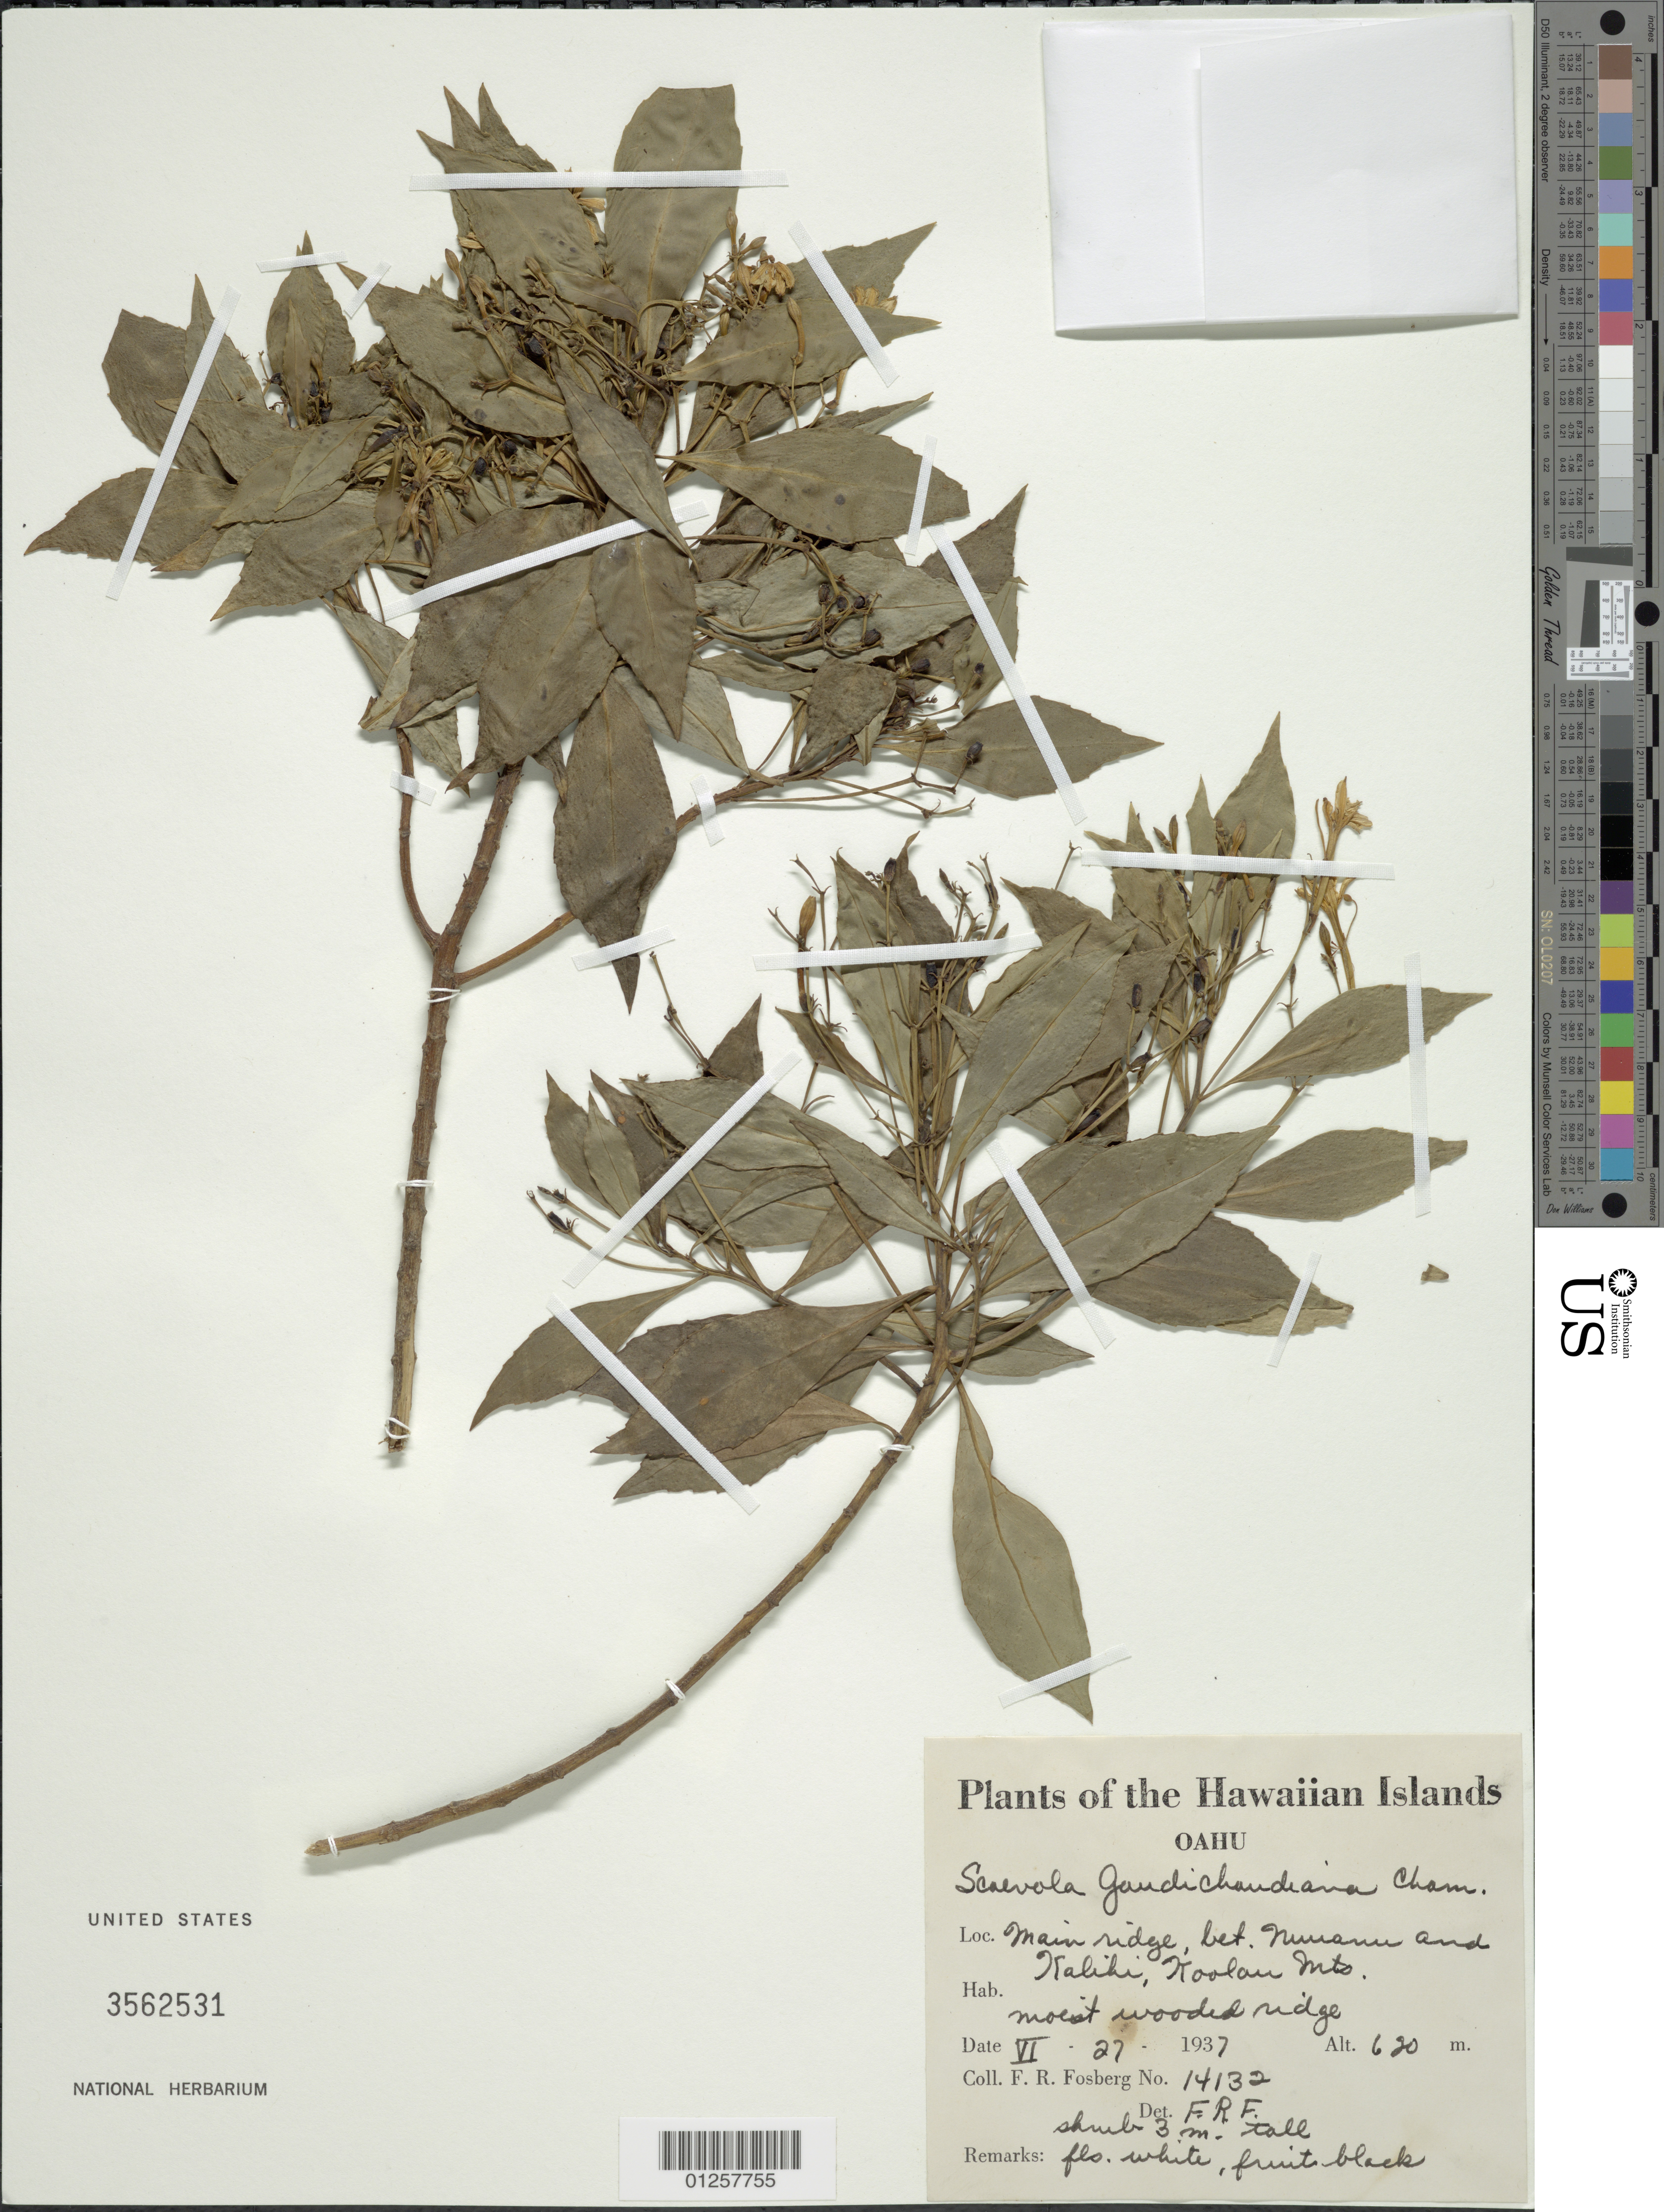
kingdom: Plantae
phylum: Tracheophyta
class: Magnoliopsida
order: Asterales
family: Goodeniaceae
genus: Scaevola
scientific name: Scaevola gaudichaudii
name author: Hook. & Arn.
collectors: F. R. Fosberg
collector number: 14132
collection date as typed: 27 Jun 1937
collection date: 1937-06-27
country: United States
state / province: Hawaii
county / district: Honolulu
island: Oahu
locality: Main ridge between Nuuanu and Kalihi, Koolau Mts.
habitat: Moist wooded ridge.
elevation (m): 630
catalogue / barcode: US 3562531